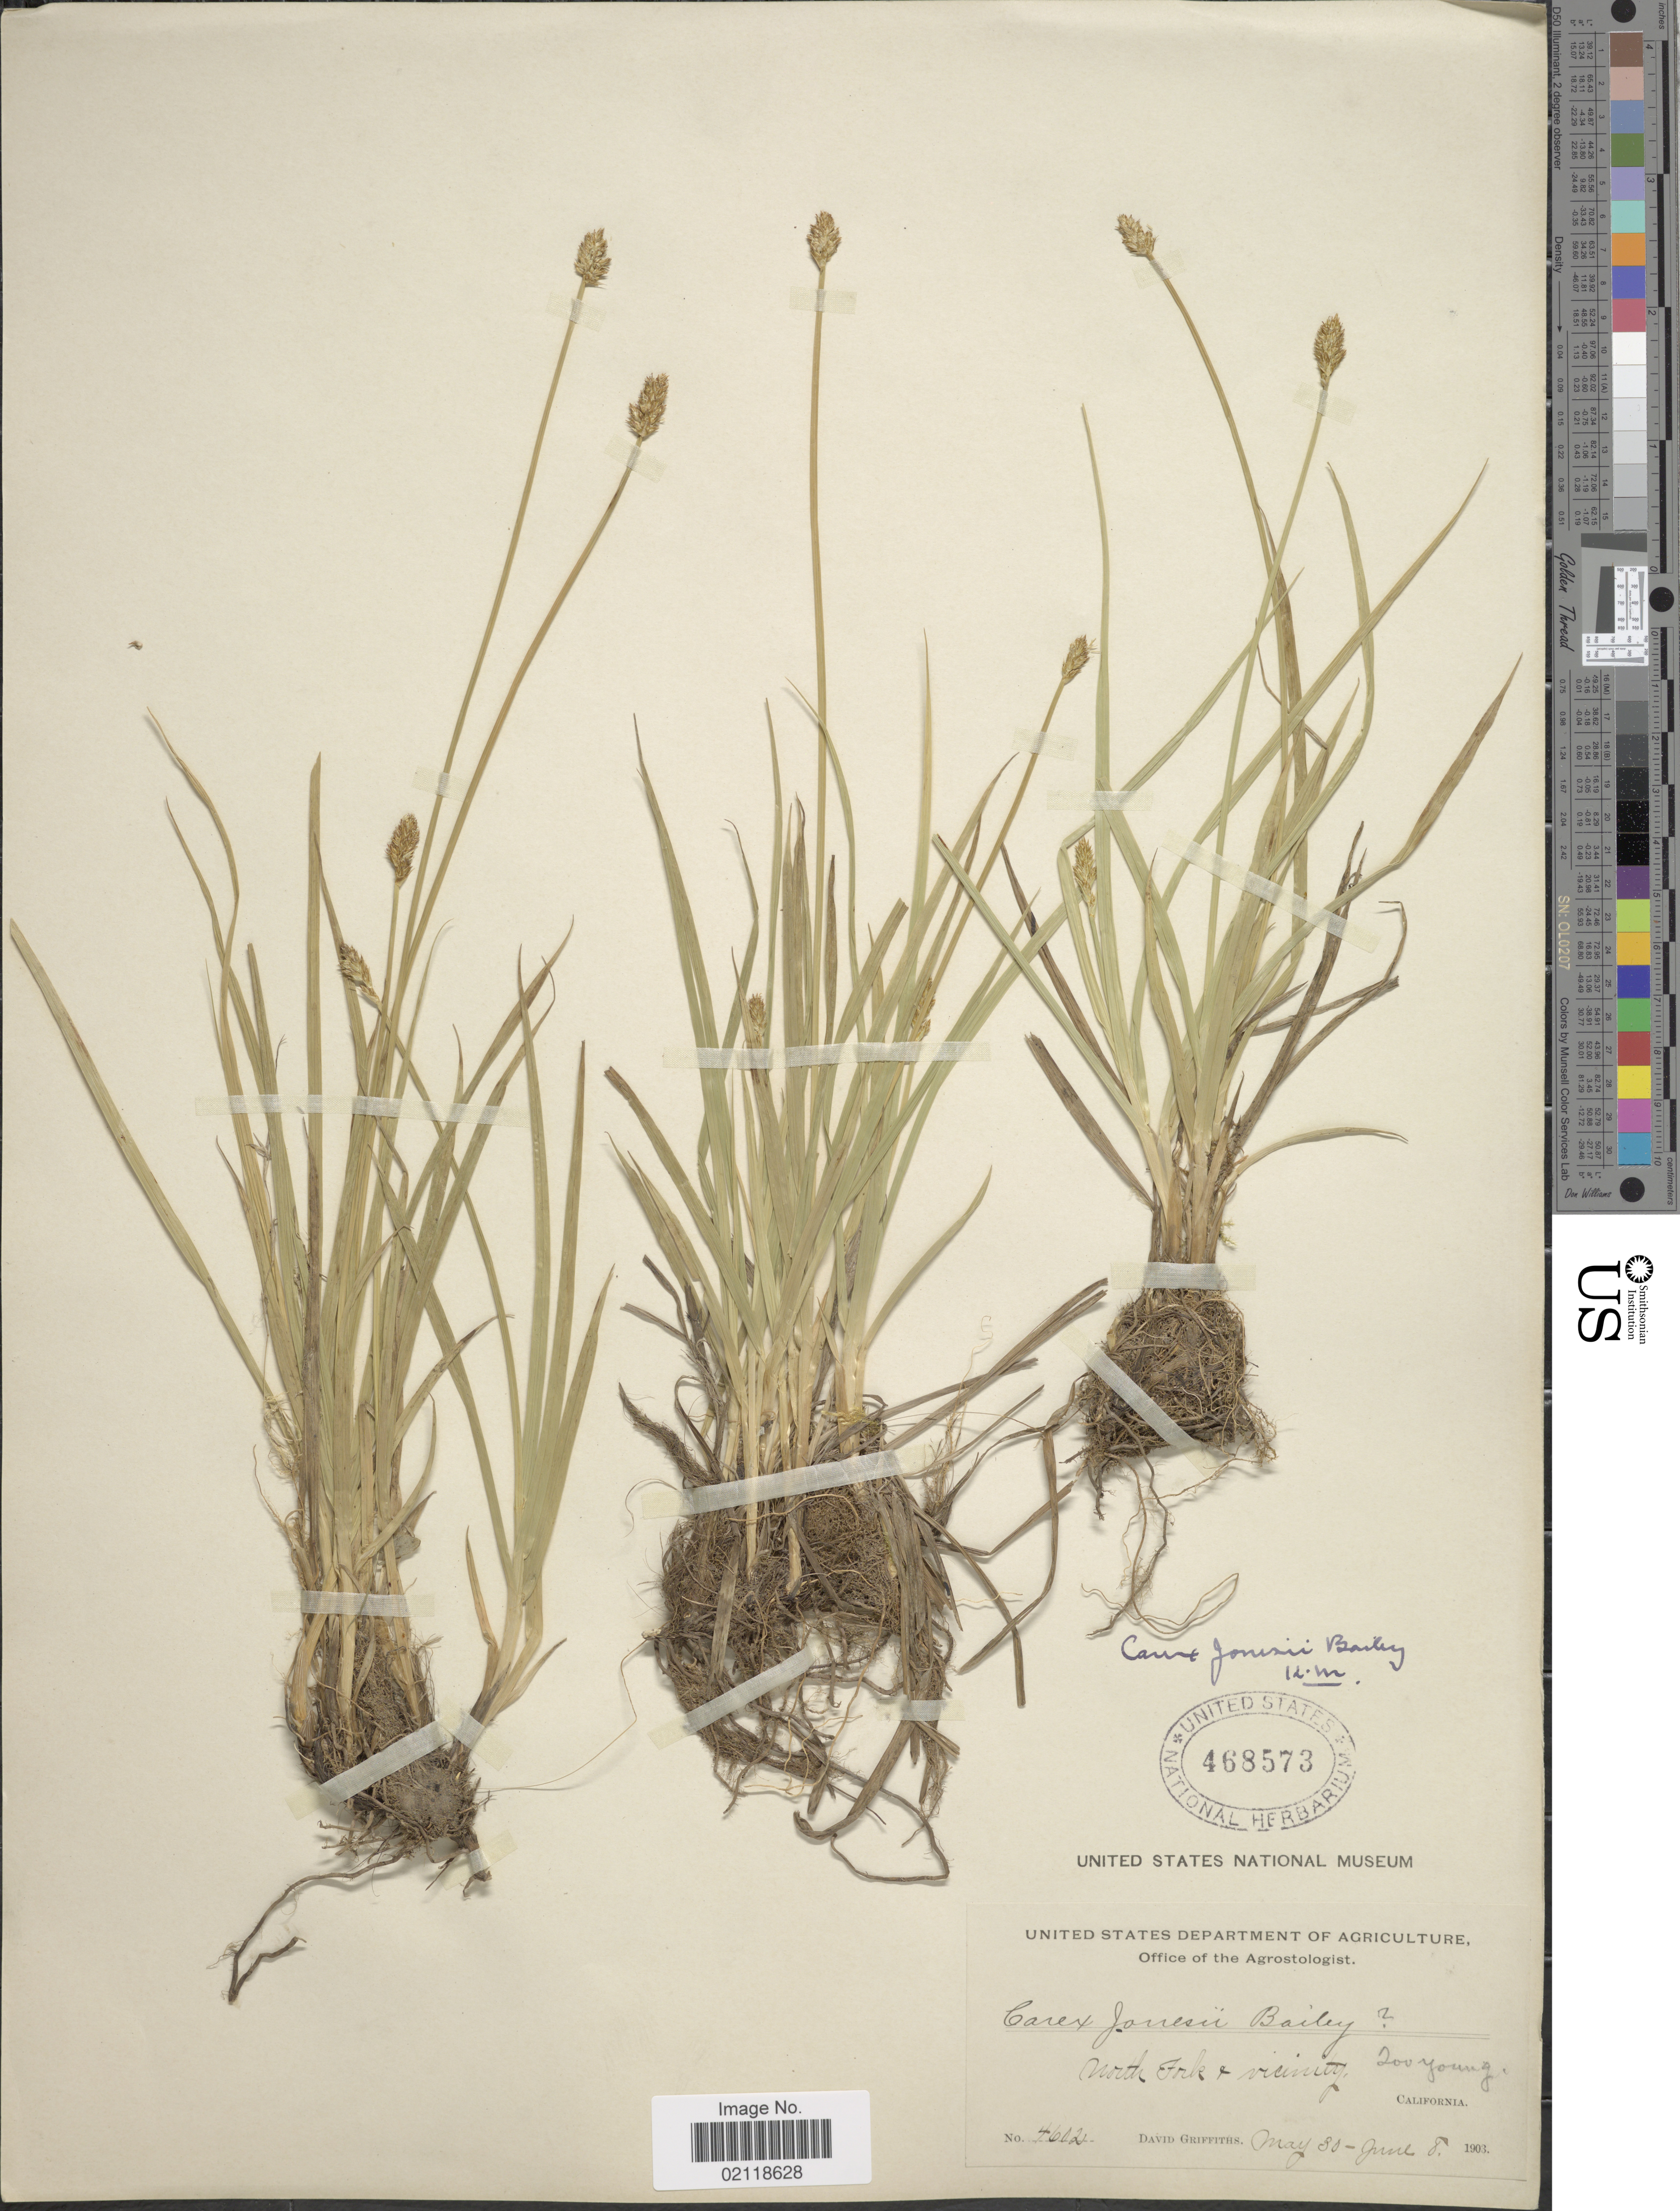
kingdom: Plantae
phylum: Tracheophyta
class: Liliopsida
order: Poales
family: Cyperaceae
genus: Carex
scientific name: Carex jonesii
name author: L.H. Bailey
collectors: D. Griffiths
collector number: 4602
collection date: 1903-05-30/1903-06-08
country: United States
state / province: California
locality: North Fork + vicinity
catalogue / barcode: US 468573